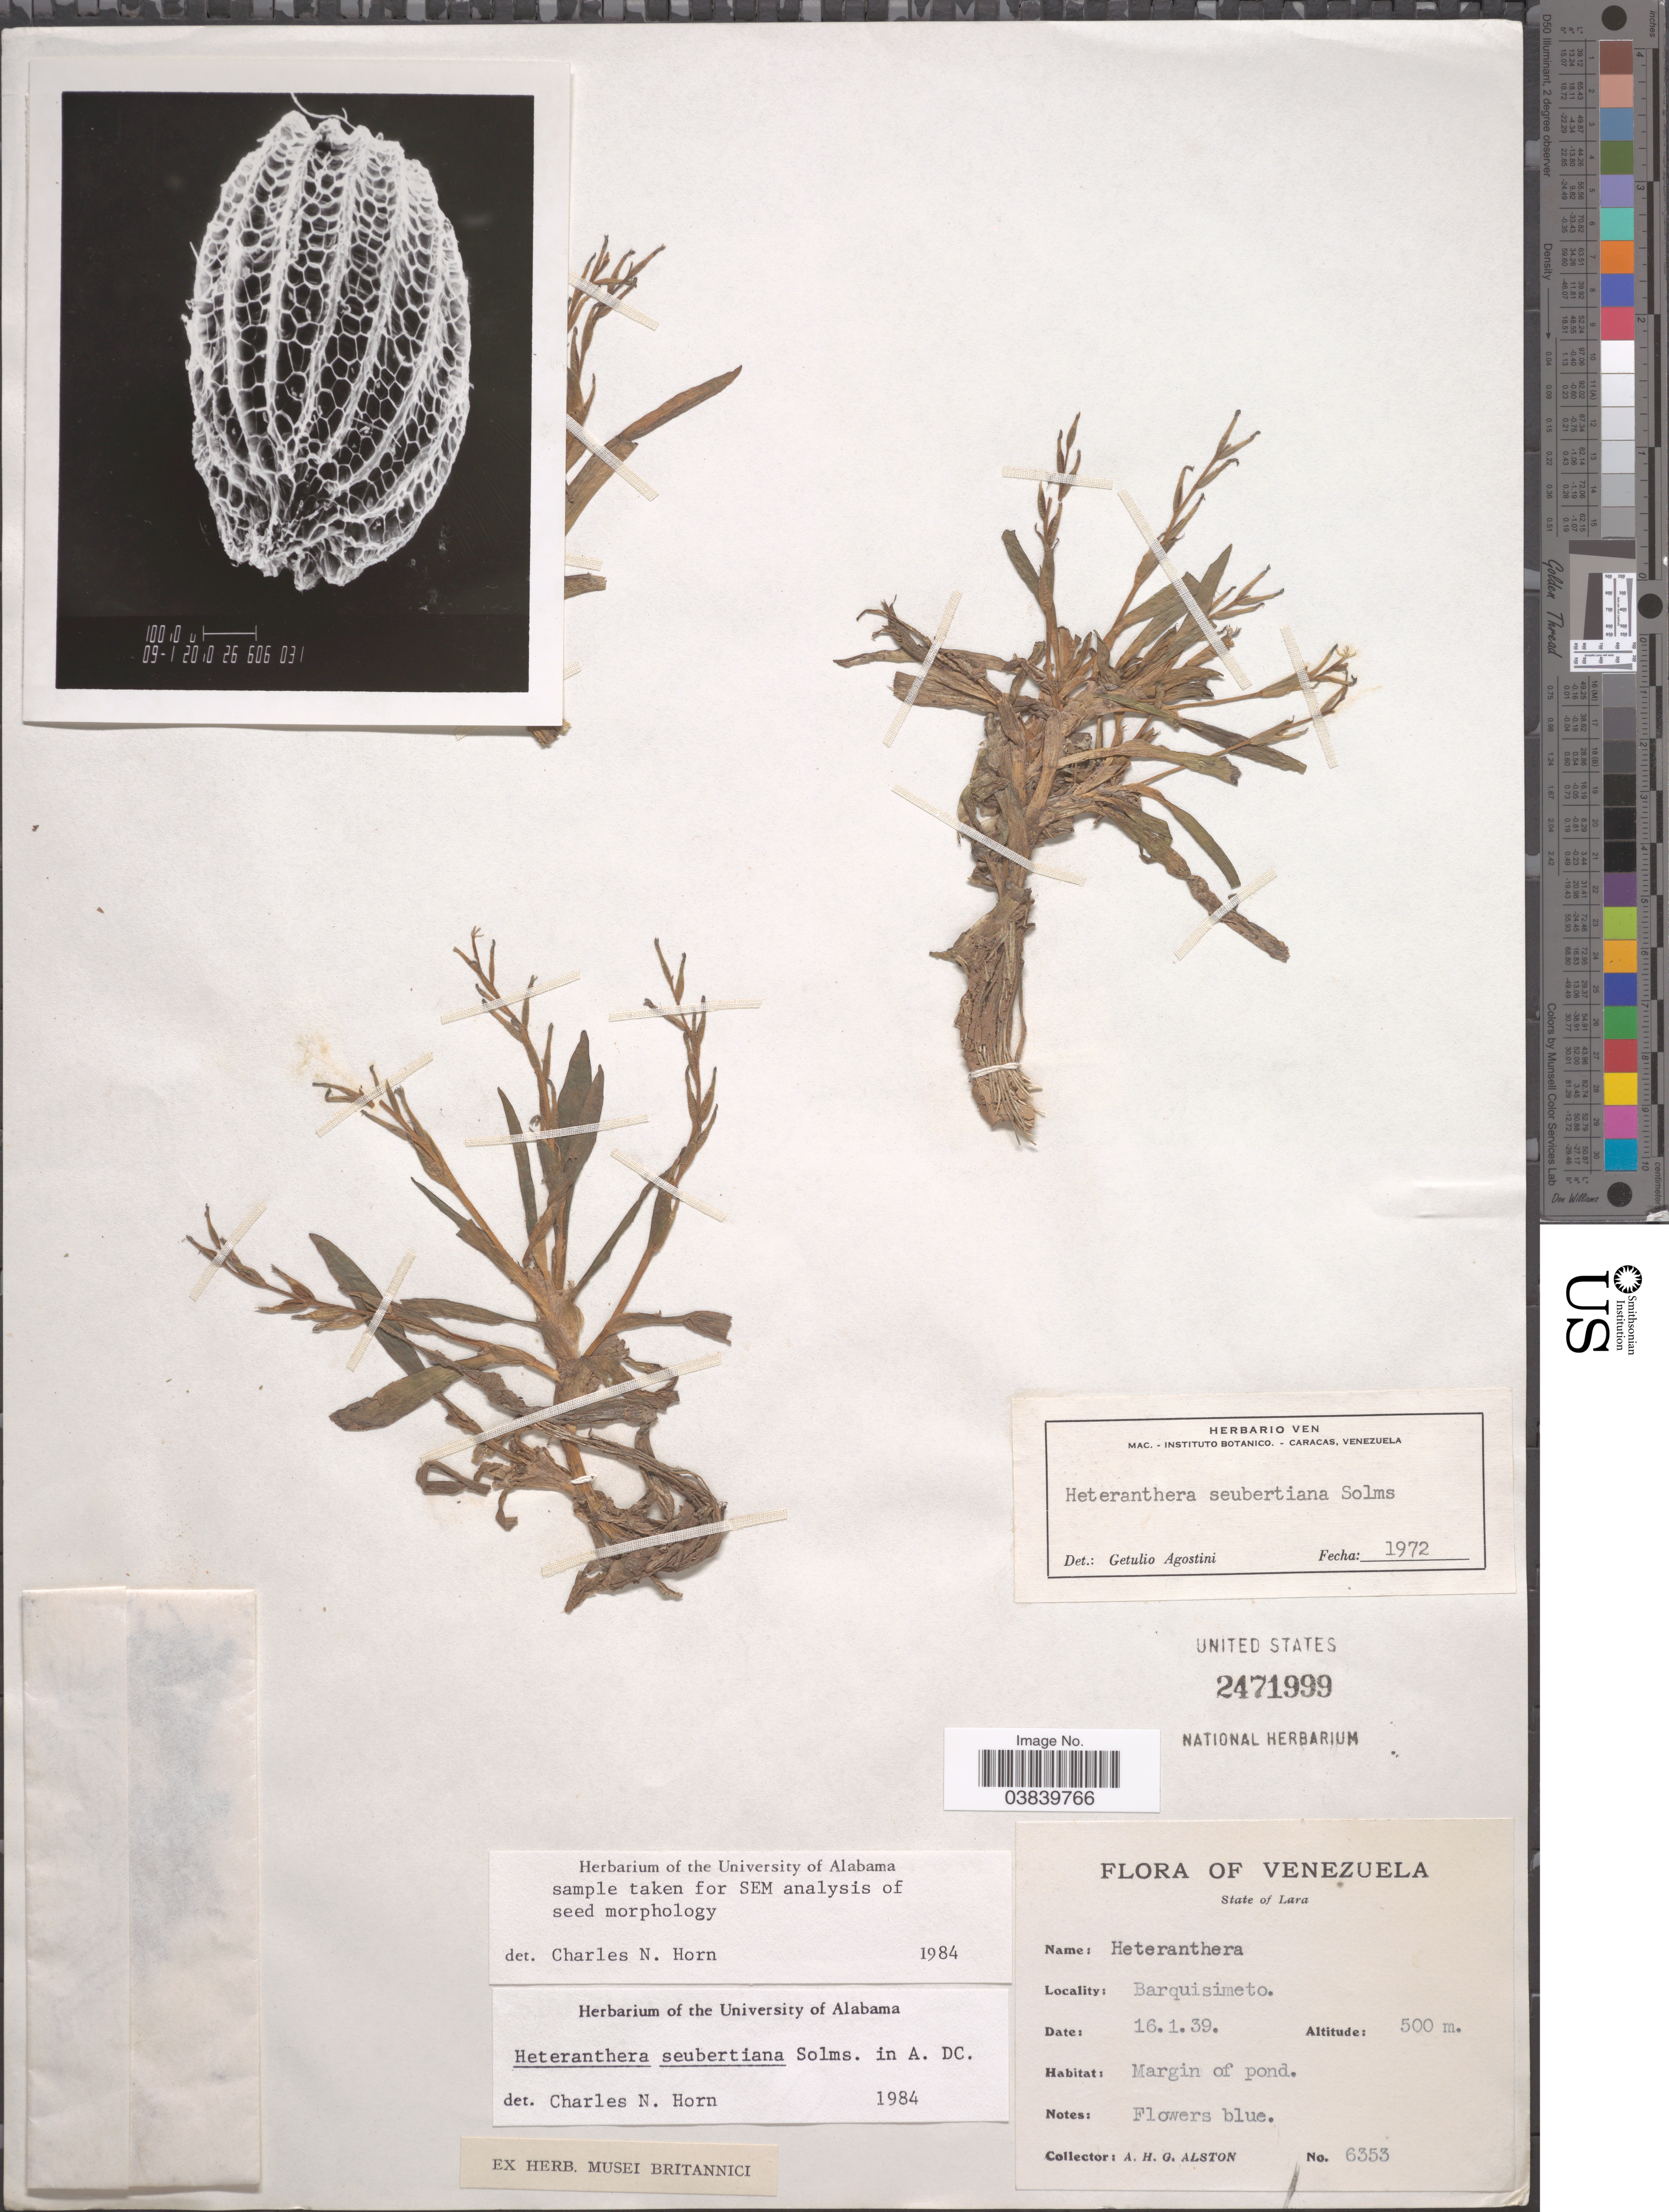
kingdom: Plantae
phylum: Tracheophyta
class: Liliopsida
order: Commelinales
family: Pontederiaceae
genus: Heteranthera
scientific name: Heteranthera seubertiana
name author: Solms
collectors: A. H. Alston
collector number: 6353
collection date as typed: Transcribed d/m/y: 16/1/39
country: Venezuela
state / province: Lara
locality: Barquisimeto.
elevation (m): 500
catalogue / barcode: US 2471999